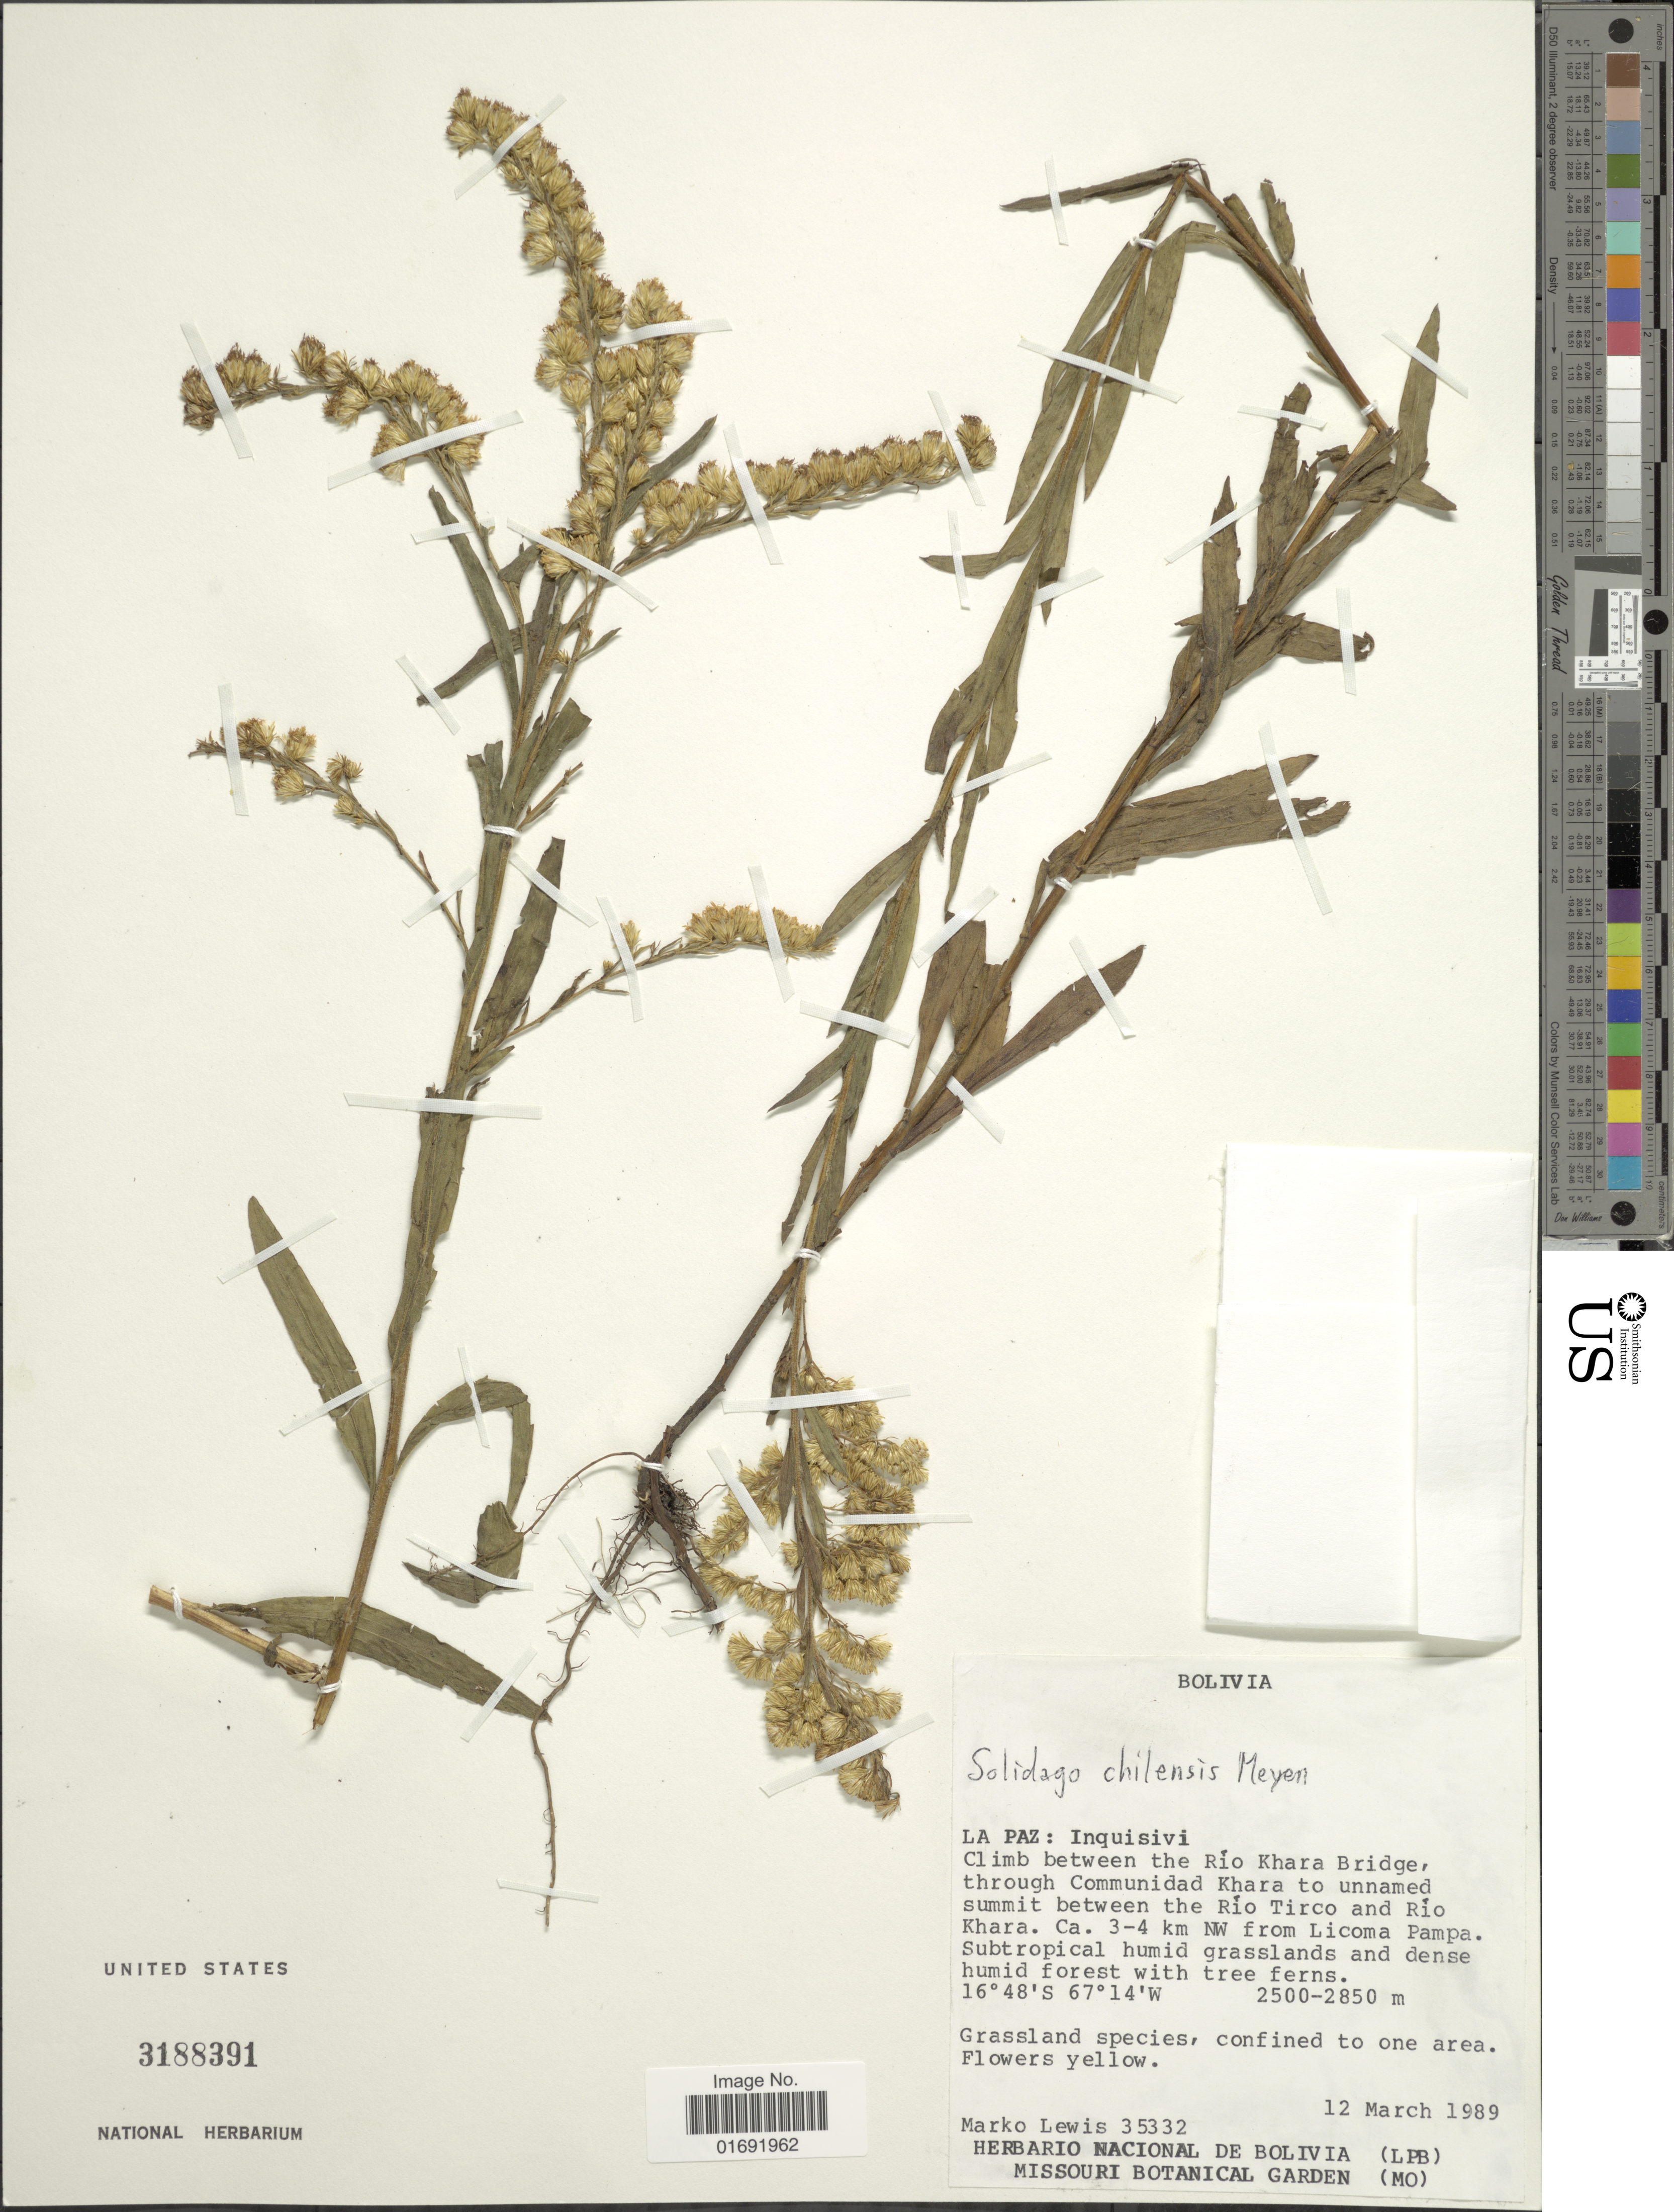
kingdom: Plantae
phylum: Tracheophyta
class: Magnoliopsida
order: Asterales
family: Asteraceae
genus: Solidago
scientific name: Solidago chilensis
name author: Meyen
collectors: M. A. Lewis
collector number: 35332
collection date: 1989-03-12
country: Bolivia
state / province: La Paz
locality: Inquisivi, climb between the Rio Khara Bridge, through Communidad Khara to unnamed summit between the Rio Tirco and Rio Khara, ca 3-4 km NW from Licoma Pampa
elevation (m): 2500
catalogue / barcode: US 3188391